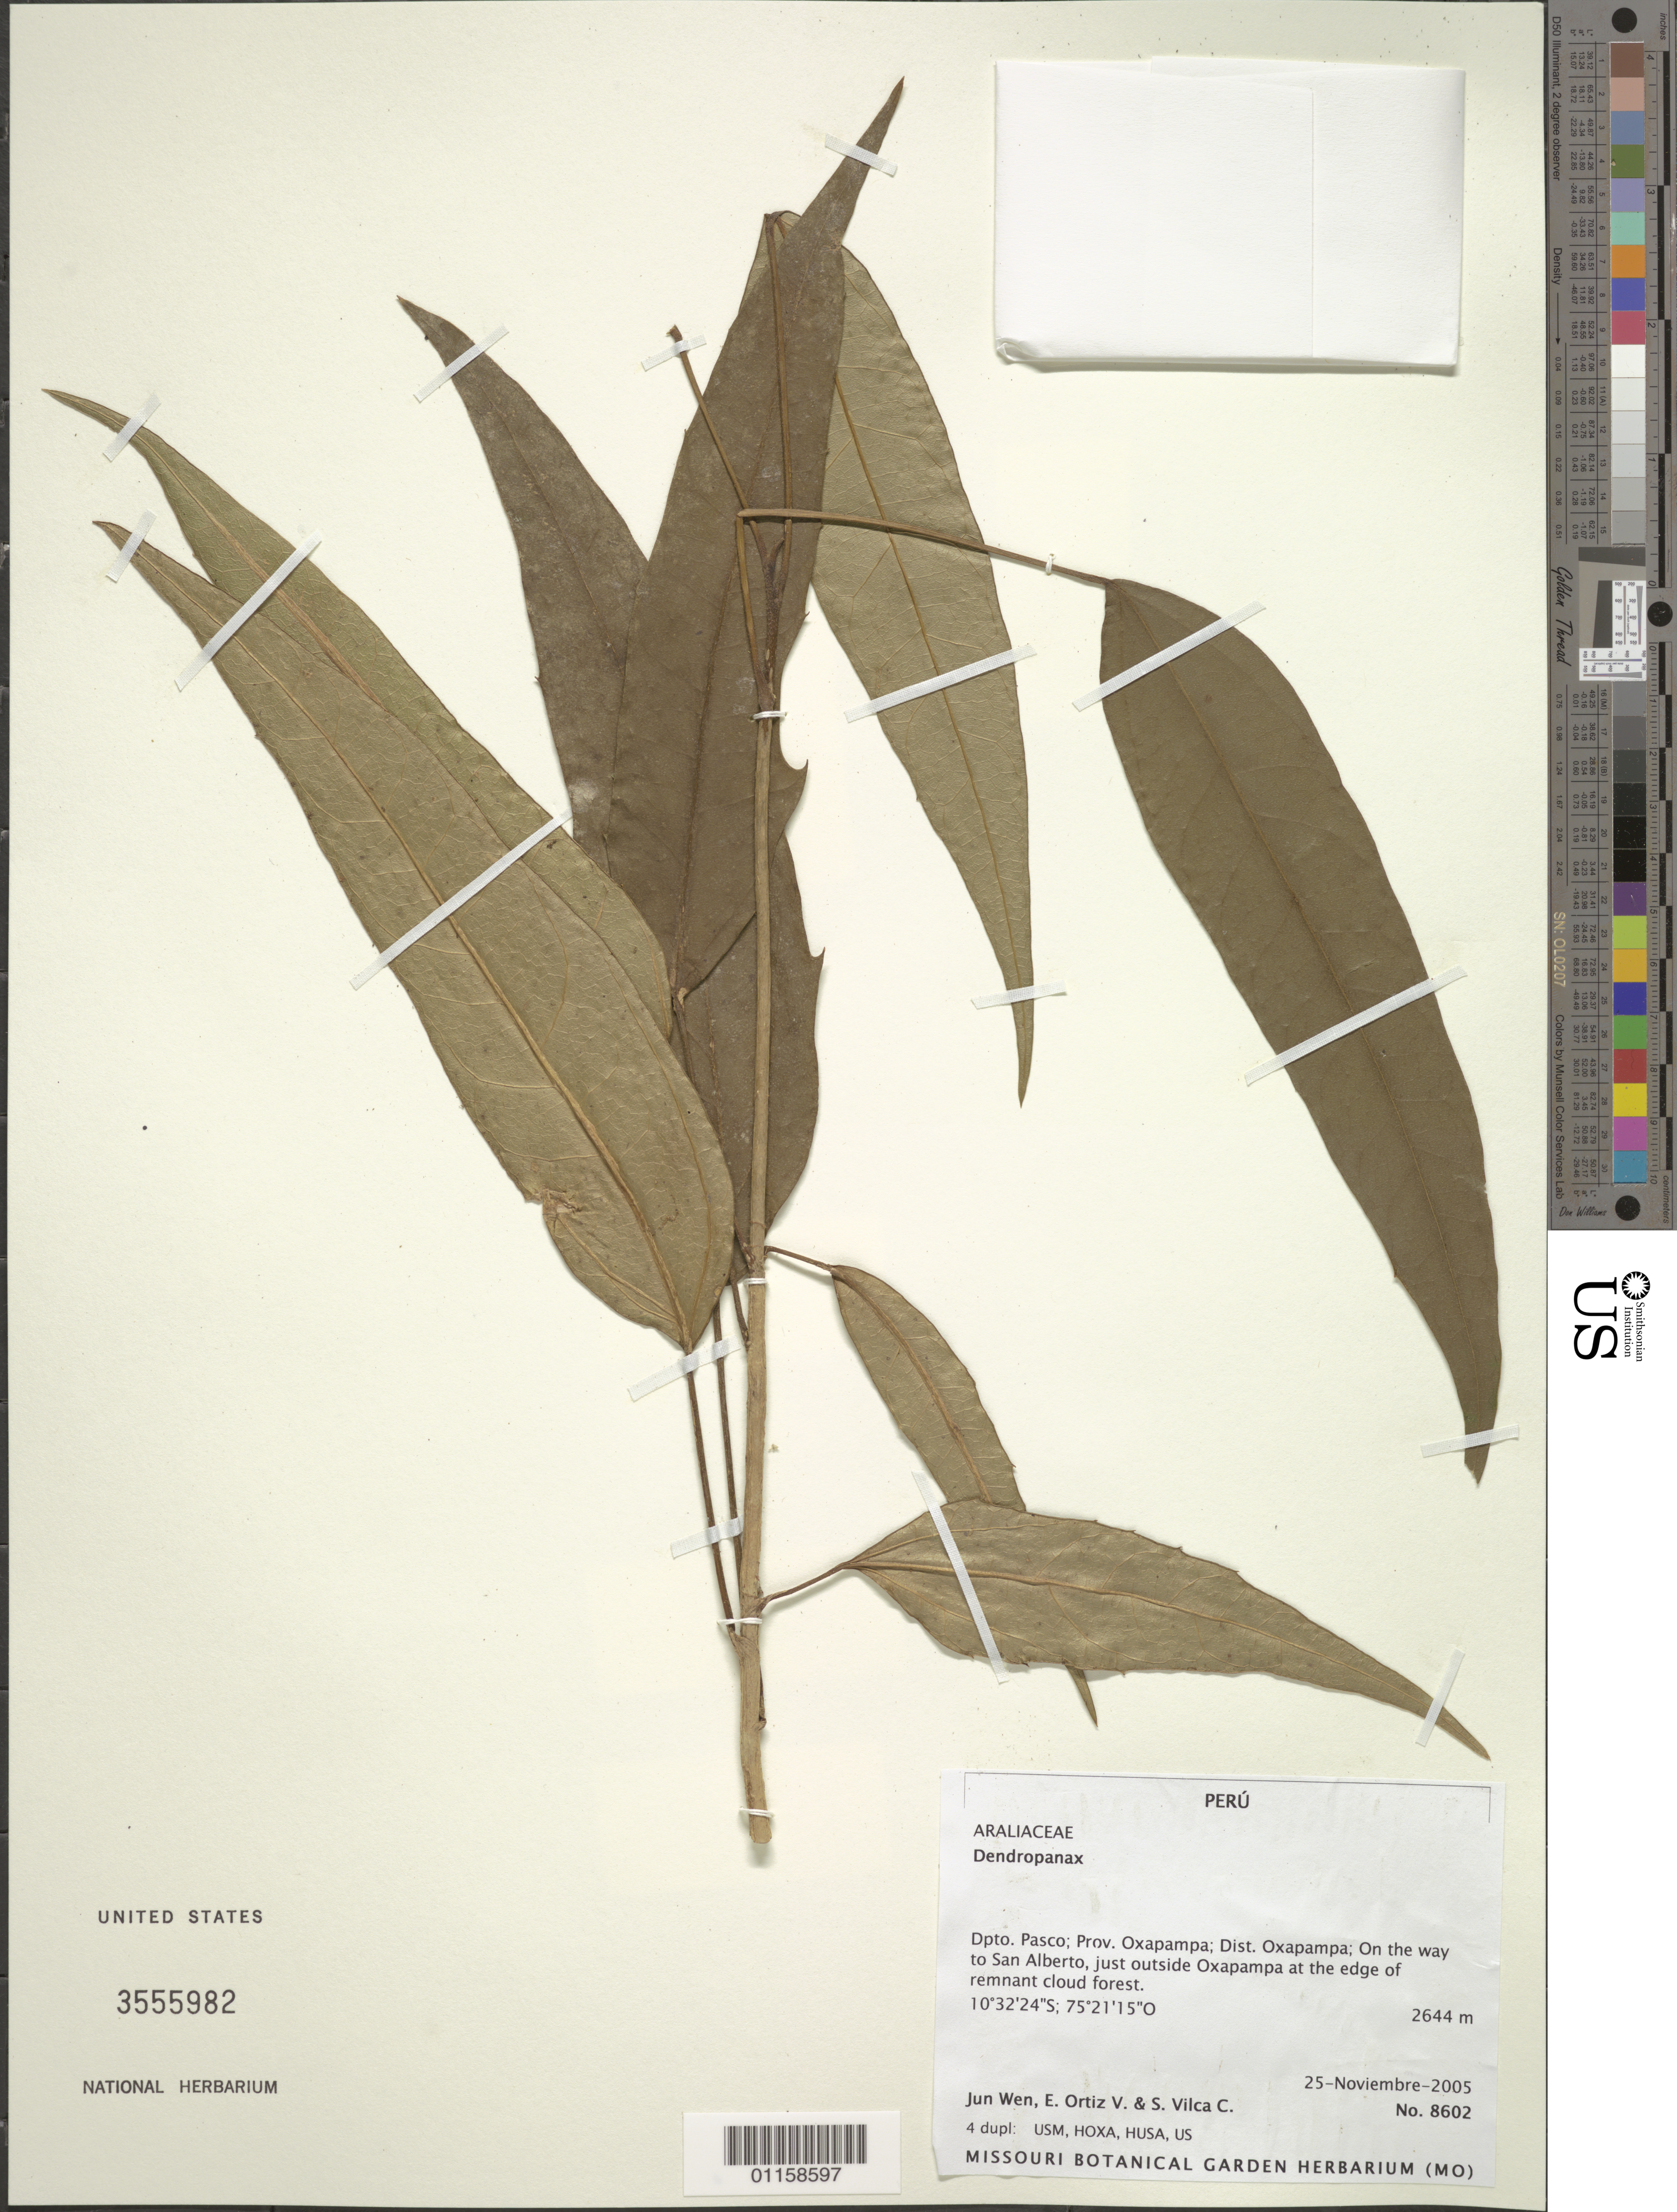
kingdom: Plantae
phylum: Tracheophyta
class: Magnoliopsida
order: Apiales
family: Araliaceae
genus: Dendropanax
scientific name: Dendropanax sp.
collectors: J. Wen, E. Ortiz & S. Vilca C.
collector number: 8602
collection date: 2005-11-25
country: Peru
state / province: Pasco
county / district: Oxapampa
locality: Prov. Oxapampa. On the way to San Alberto.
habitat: Remnant cloud forest.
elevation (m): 2644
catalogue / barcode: US 3555982